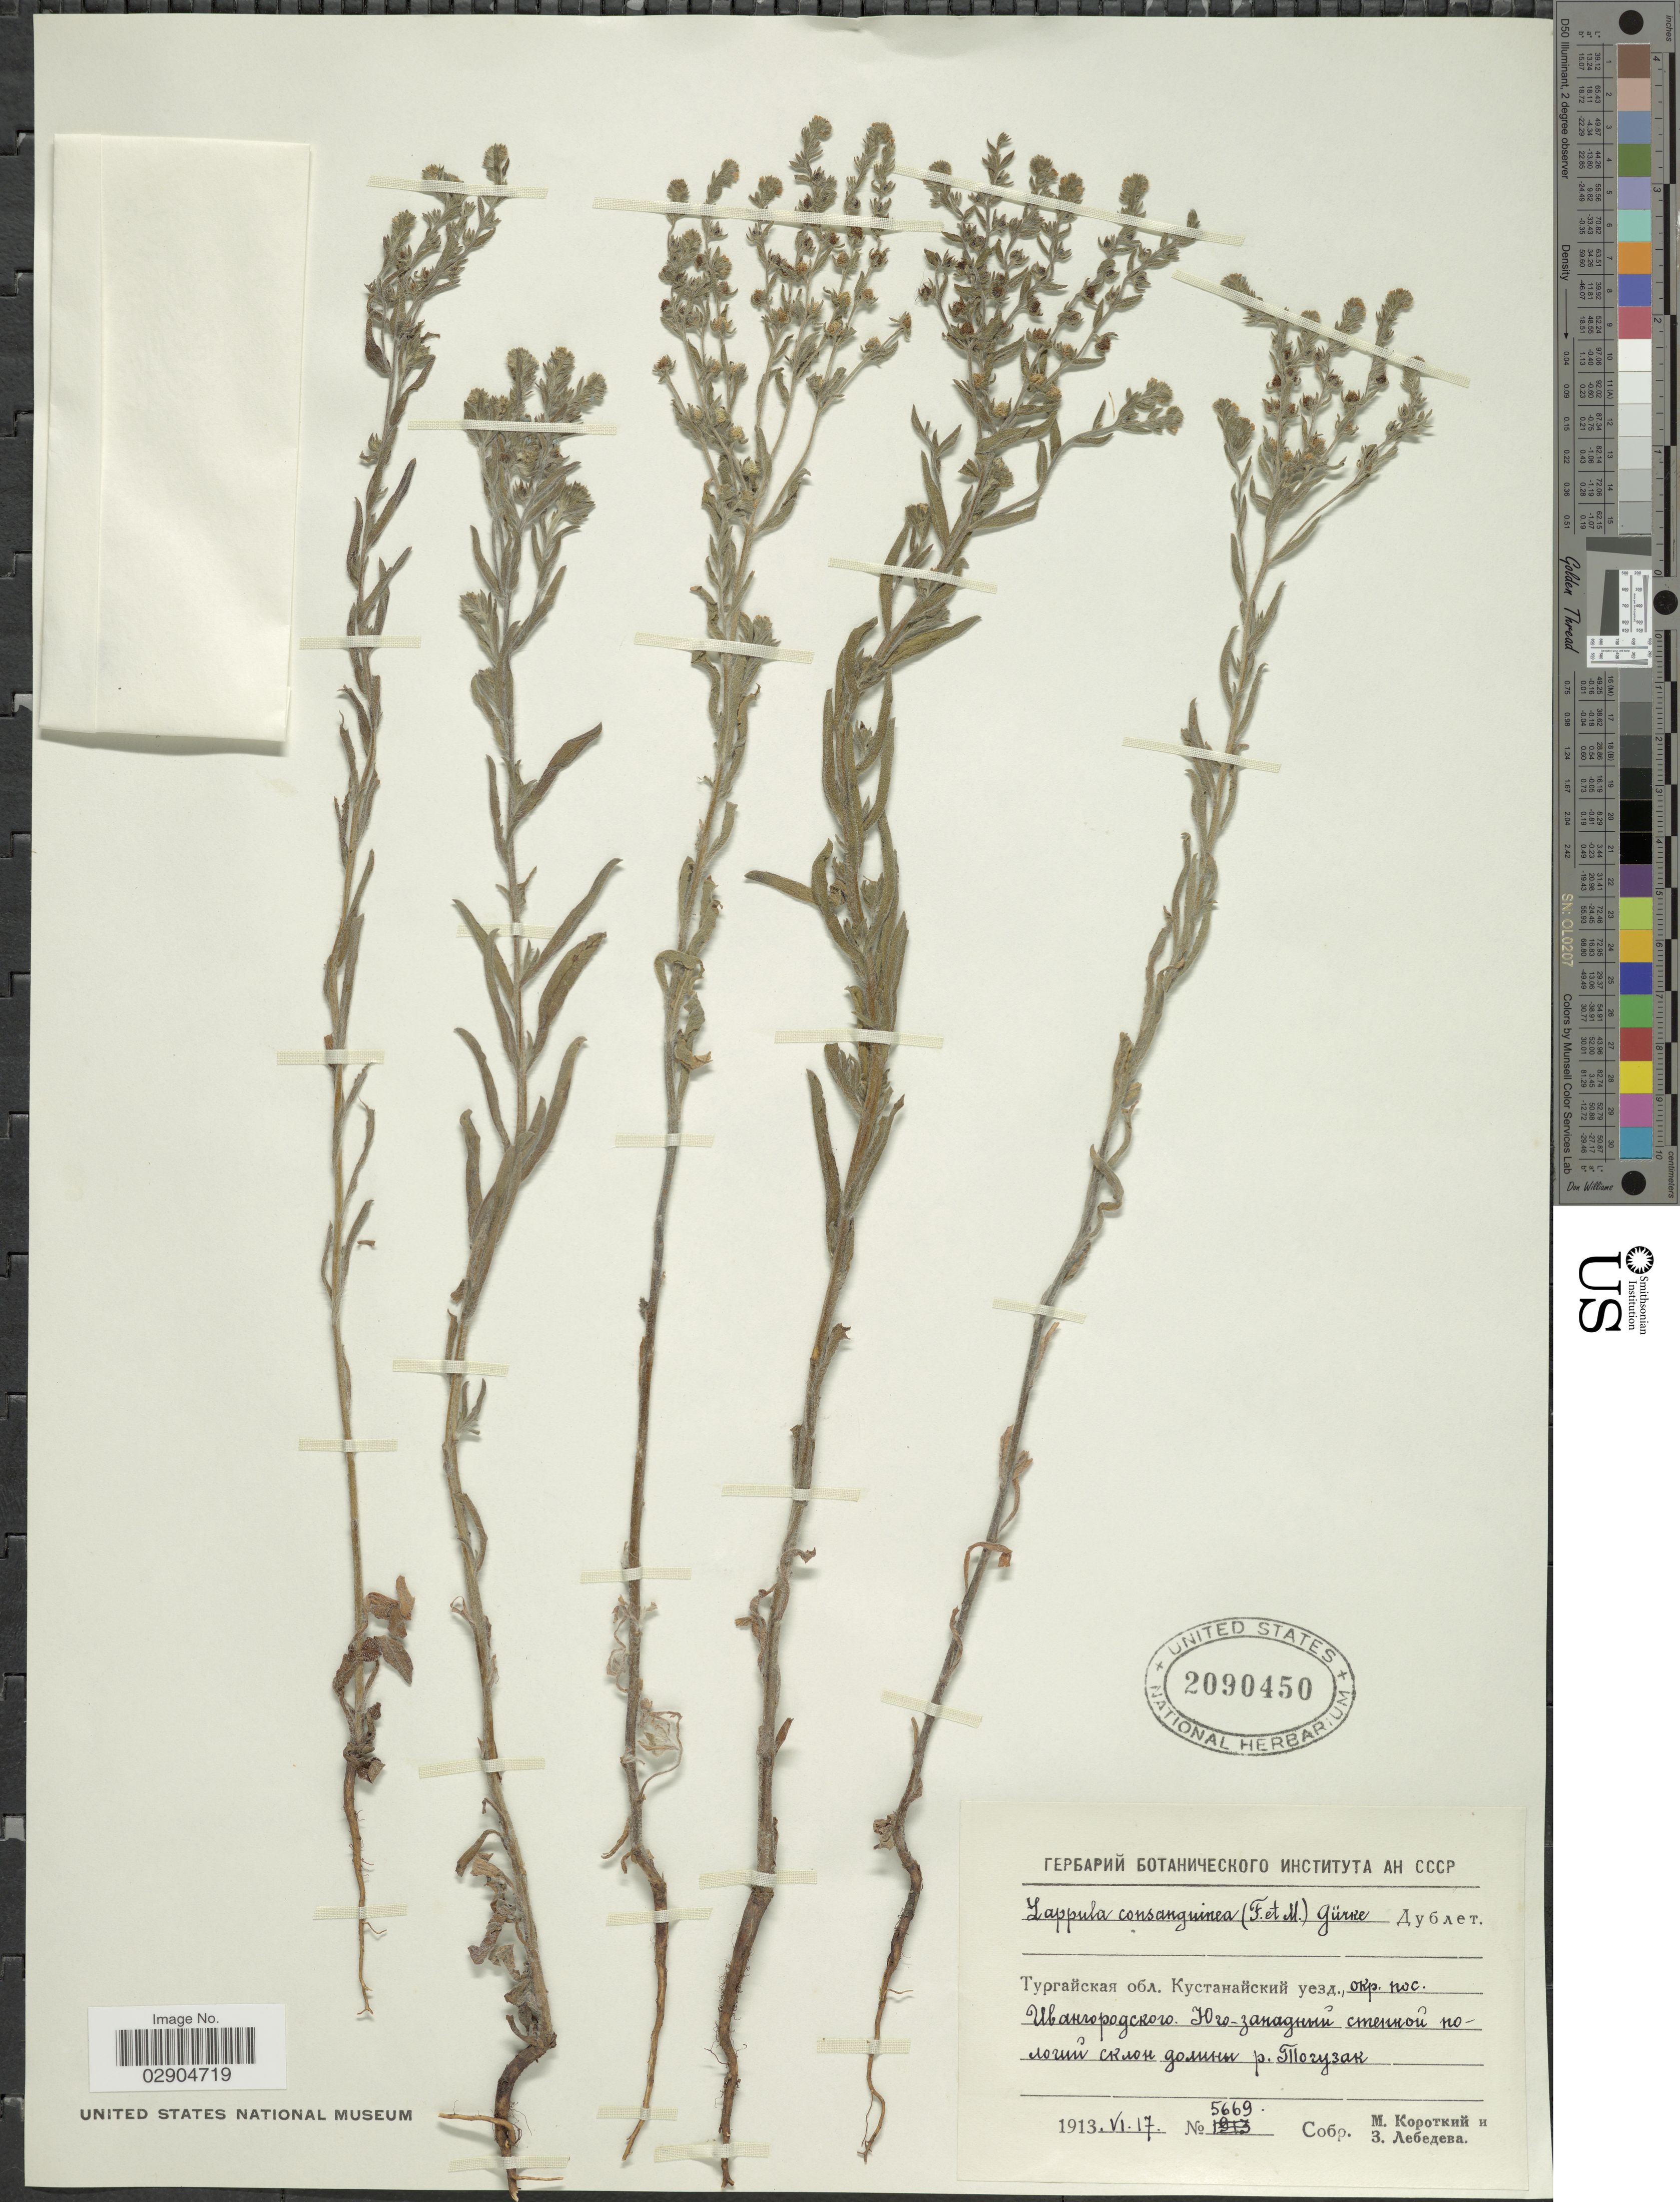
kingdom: Plantae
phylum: Tracheophyta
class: Magnoliopsida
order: Boraginales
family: Boraginaceae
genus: Lappula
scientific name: Lappula squarrosa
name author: (Retz.) Dumort.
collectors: M. Korotky & Z. Lebedeva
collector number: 5669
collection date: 1913-06-17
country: Kazakhstan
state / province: Qustanay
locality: vicinity of village Ivanogorodsky near Toguzak River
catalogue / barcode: US 2090450